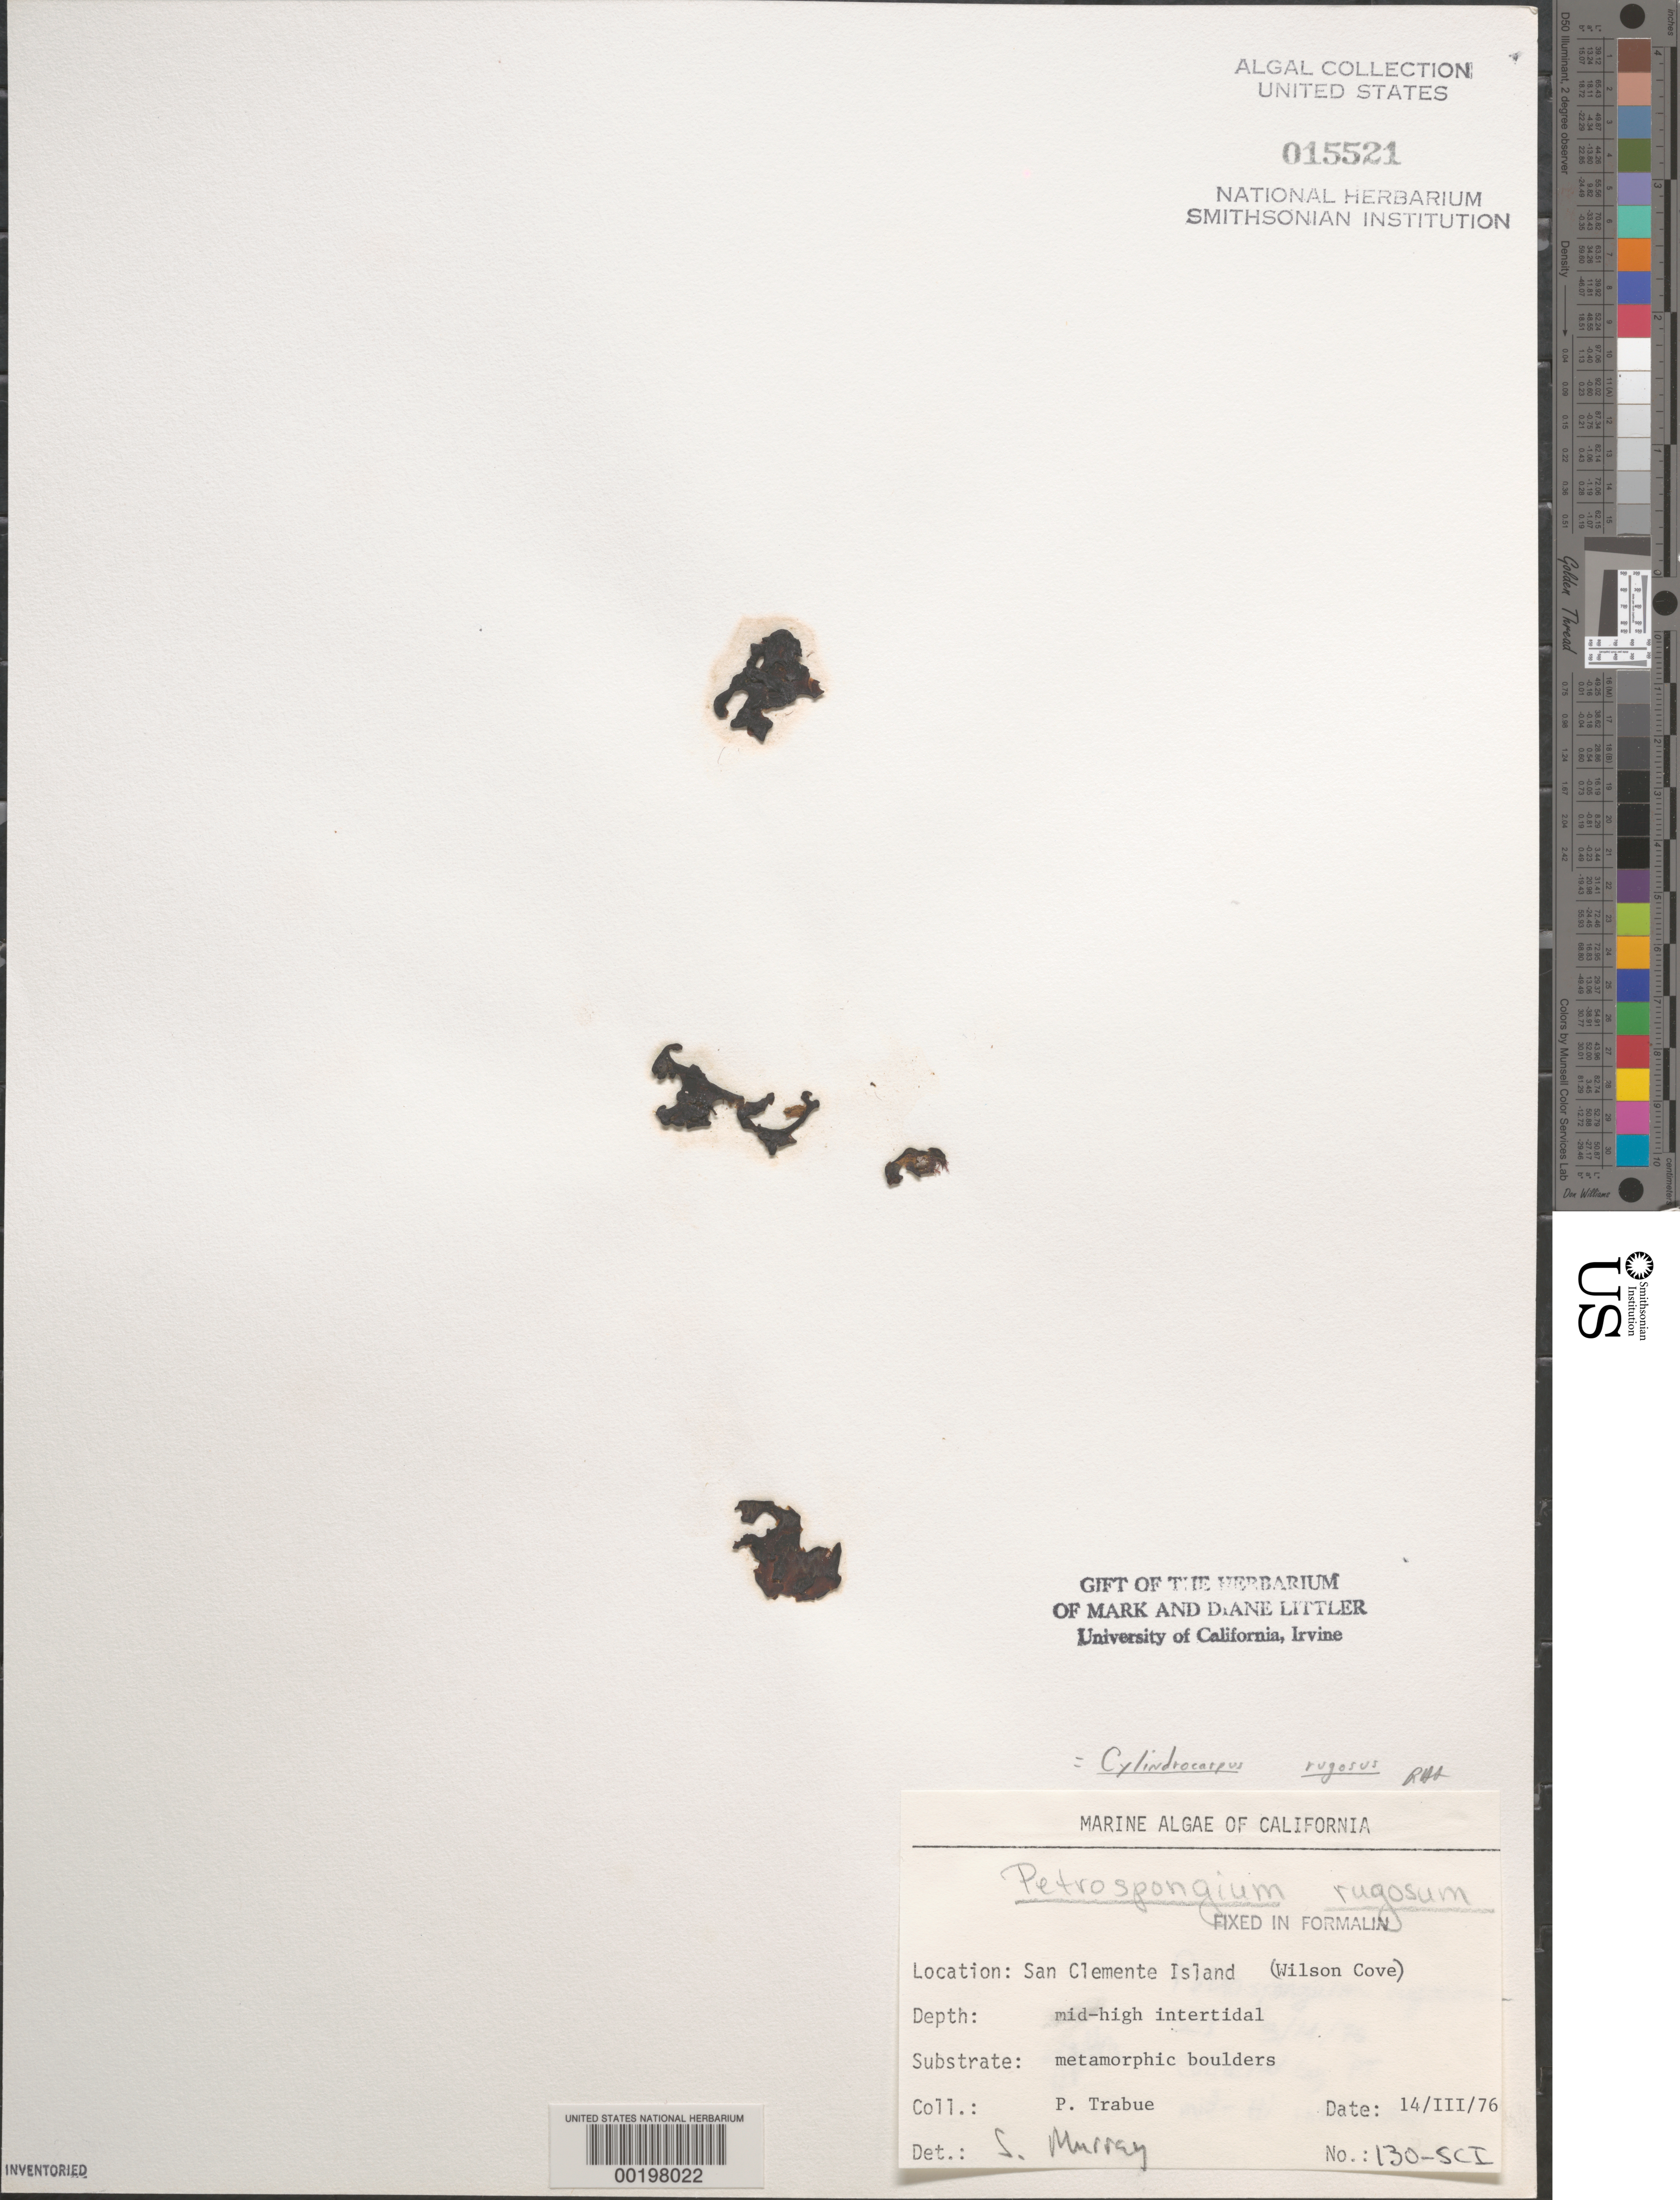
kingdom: Chromista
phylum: Ochrophyta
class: Phaeophyceae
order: Ectocarpales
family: Petrospongiaceae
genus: Petrospongium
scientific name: Petrospongium rugosum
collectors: P. J. Trabue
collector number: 130-sci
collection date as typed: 14 Mar 1976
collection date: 1976-03-14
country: United States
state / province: California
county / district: Los Angeles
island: San Clemente Island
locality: Wilson Cove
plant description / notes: BLM-SOCALBIGHT Rocky Intertidal Survey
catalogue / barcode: US 15521